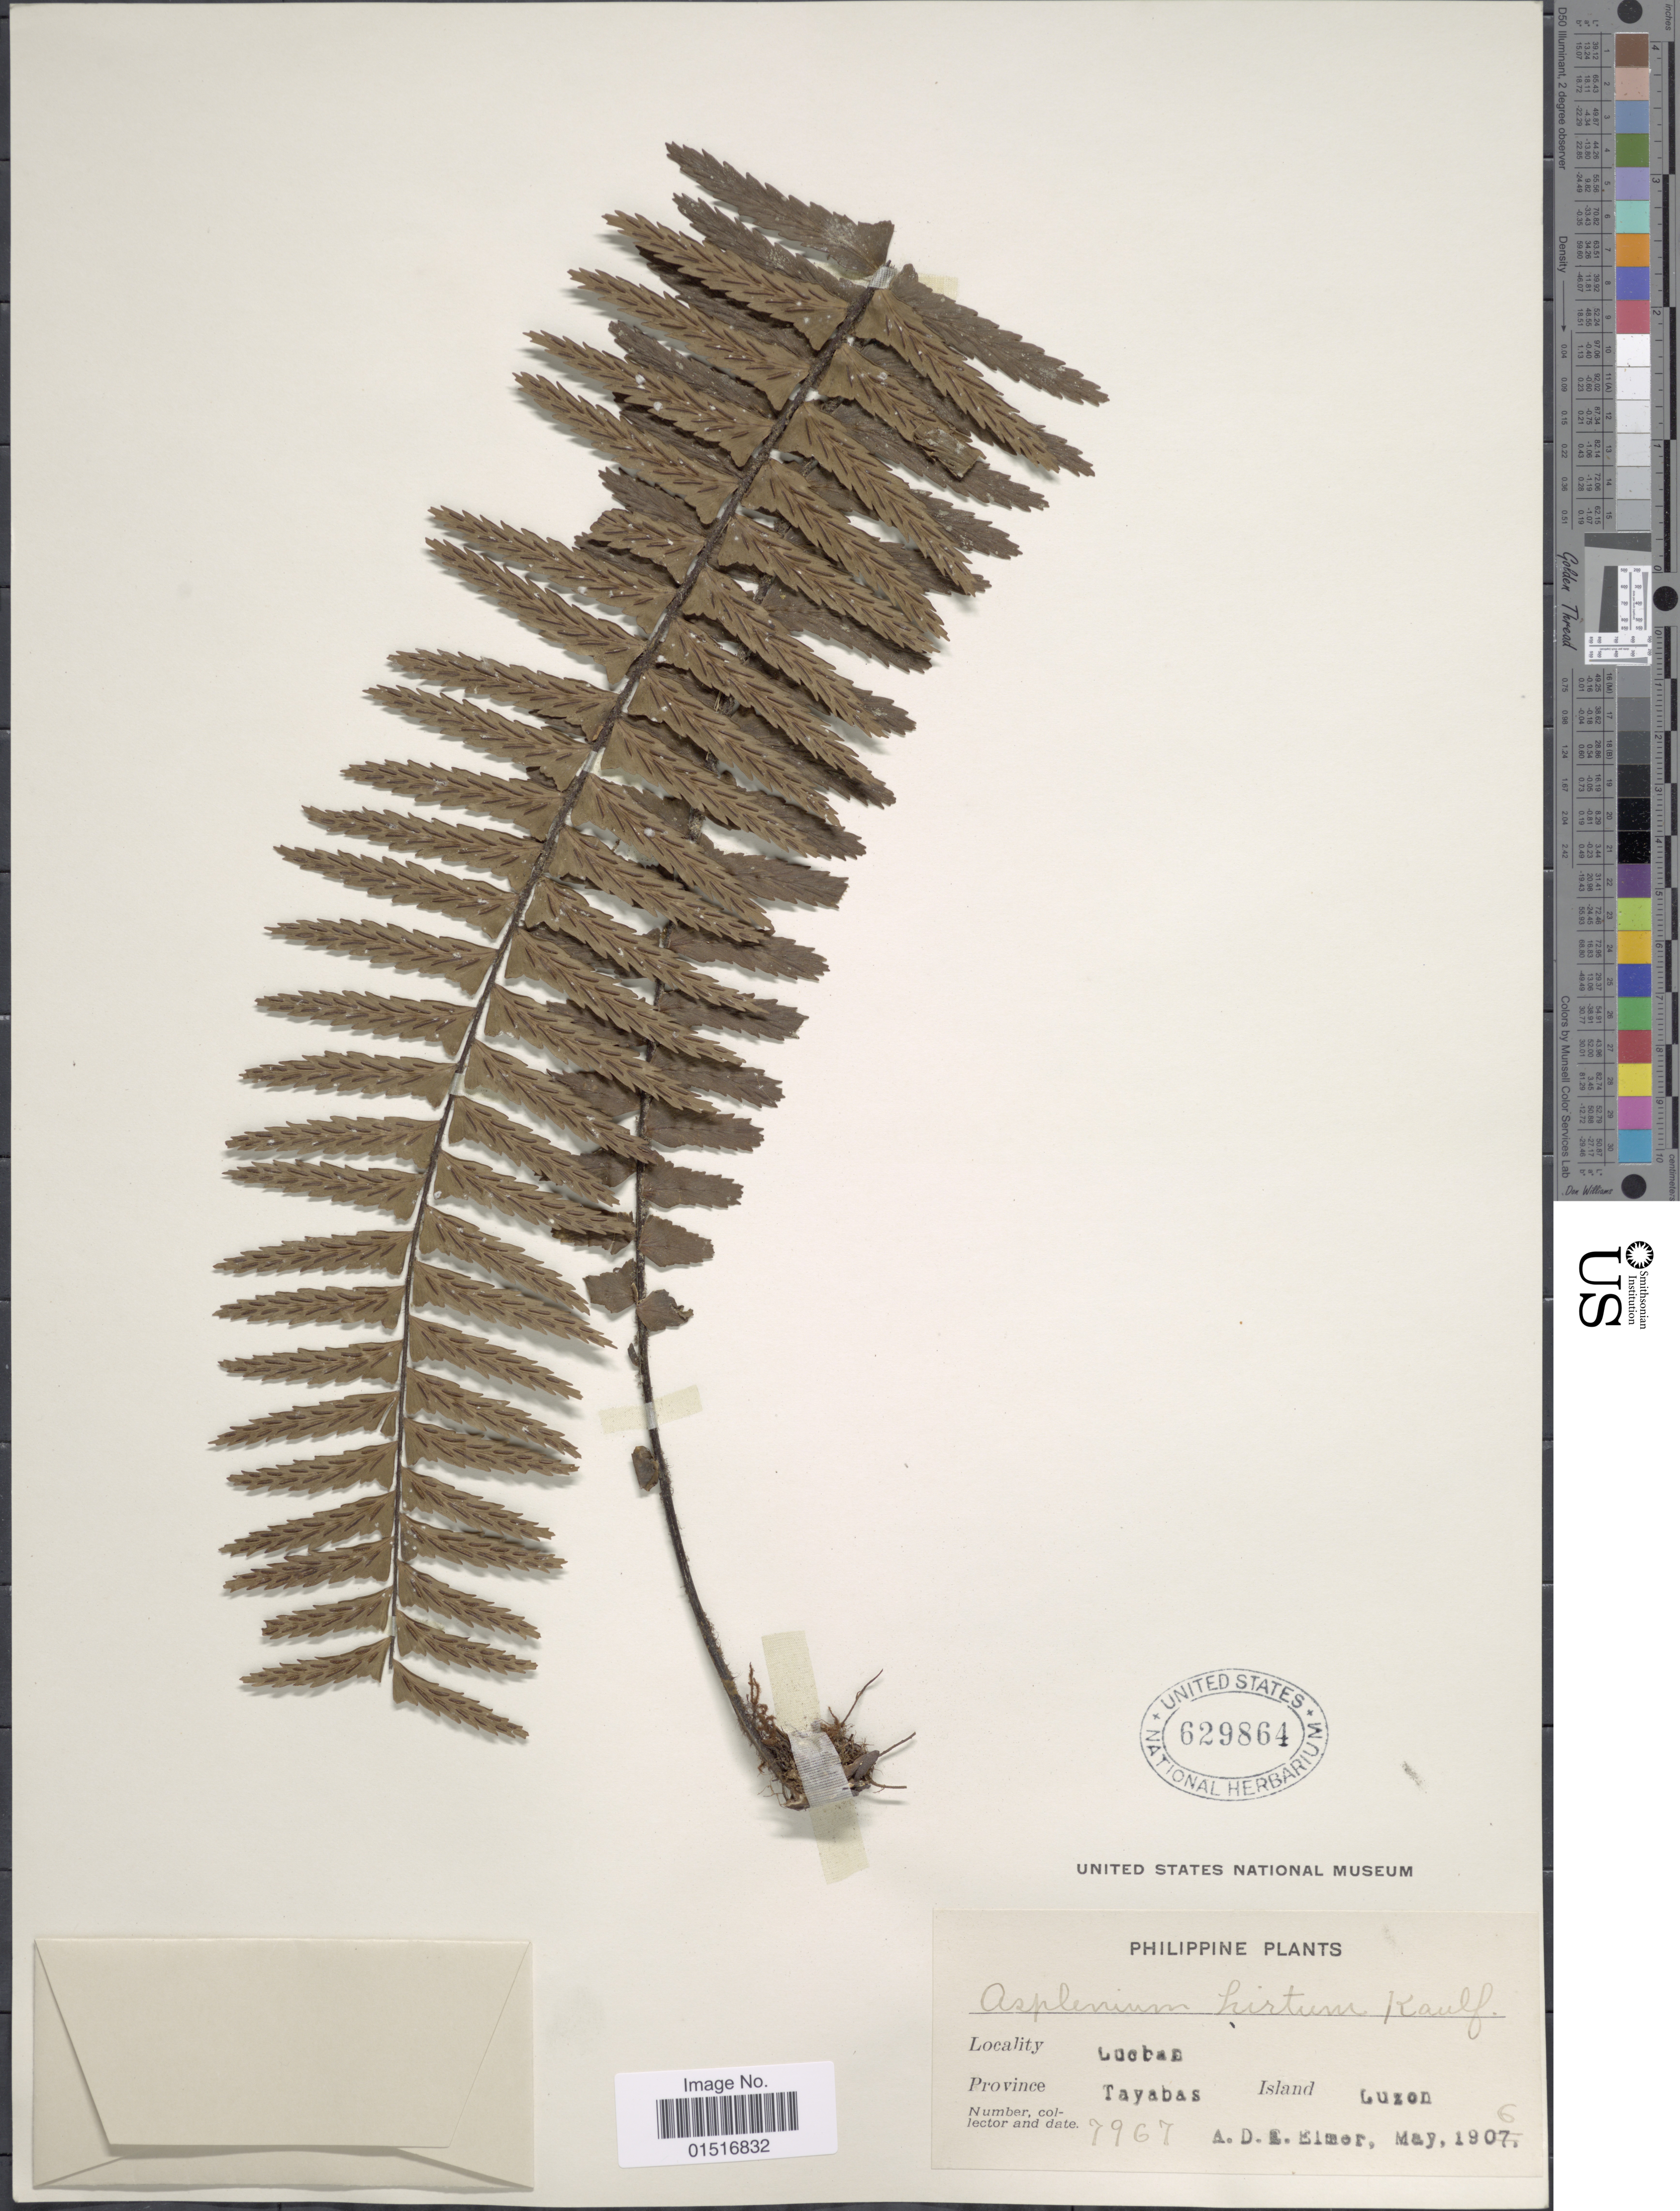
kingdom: Plantae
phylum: Tracheophyta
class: Polypodiopsida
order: Polypodiales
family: Aspleniaceae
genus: Asplenium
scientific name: Asplenium pellucidum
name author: Lam.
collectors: A. D. E. Elmer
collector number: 7967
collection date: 1906-05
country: Philippines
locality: Locban. Province Tayabas. Island Luzon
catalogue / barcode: US 629864